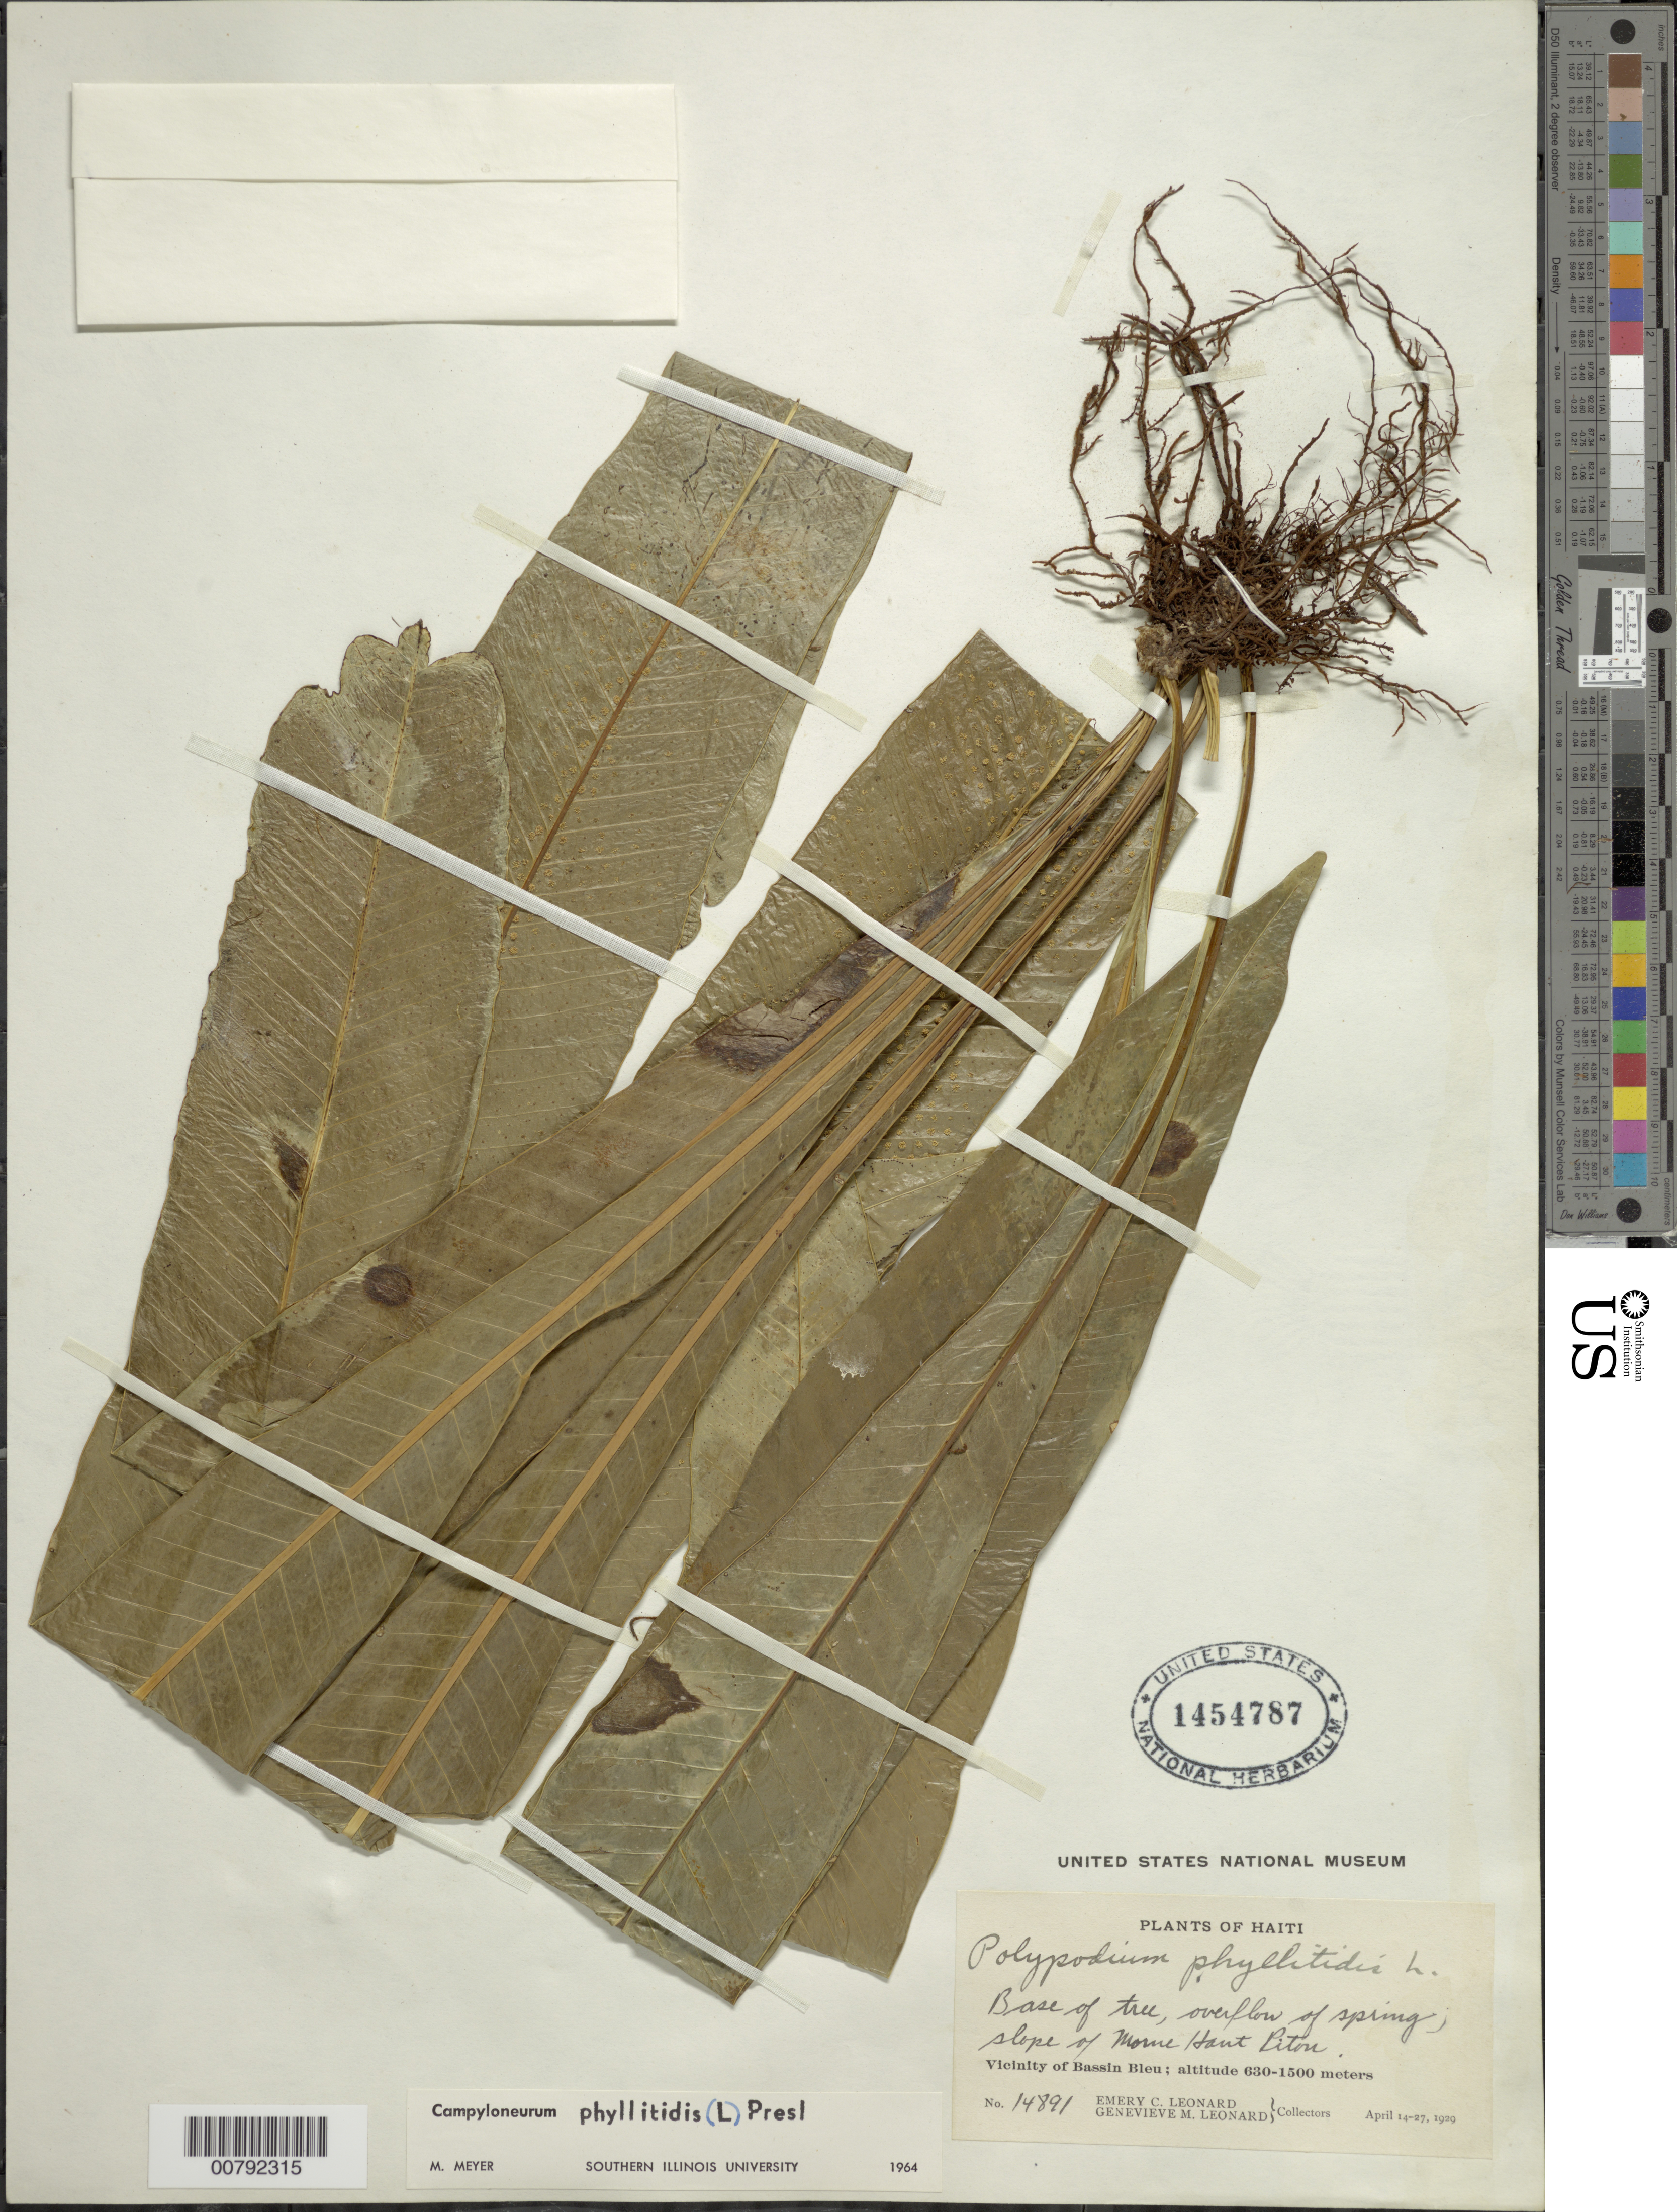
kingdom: Plantae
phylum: Tracheophyta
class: Polypodiopsida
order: Polypodiales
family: Polypodiaceae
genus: Campyloneurum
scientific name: Campyloneurum phyllitidis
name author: (L.) C. Presl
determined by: Meyer, M.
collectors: E. C. Leonard & G. M. Leonard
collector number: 14891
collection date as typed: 14 Apr 1929 to 27 Apr 1929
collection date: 1929-04-14/1929-04-27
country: Haiti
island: Hispaniola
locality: Bassin Bleu, Morne Haut Piton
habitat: Base of tree, overflow of spring, slope of mt,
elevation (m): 630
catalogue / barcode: US 1454787